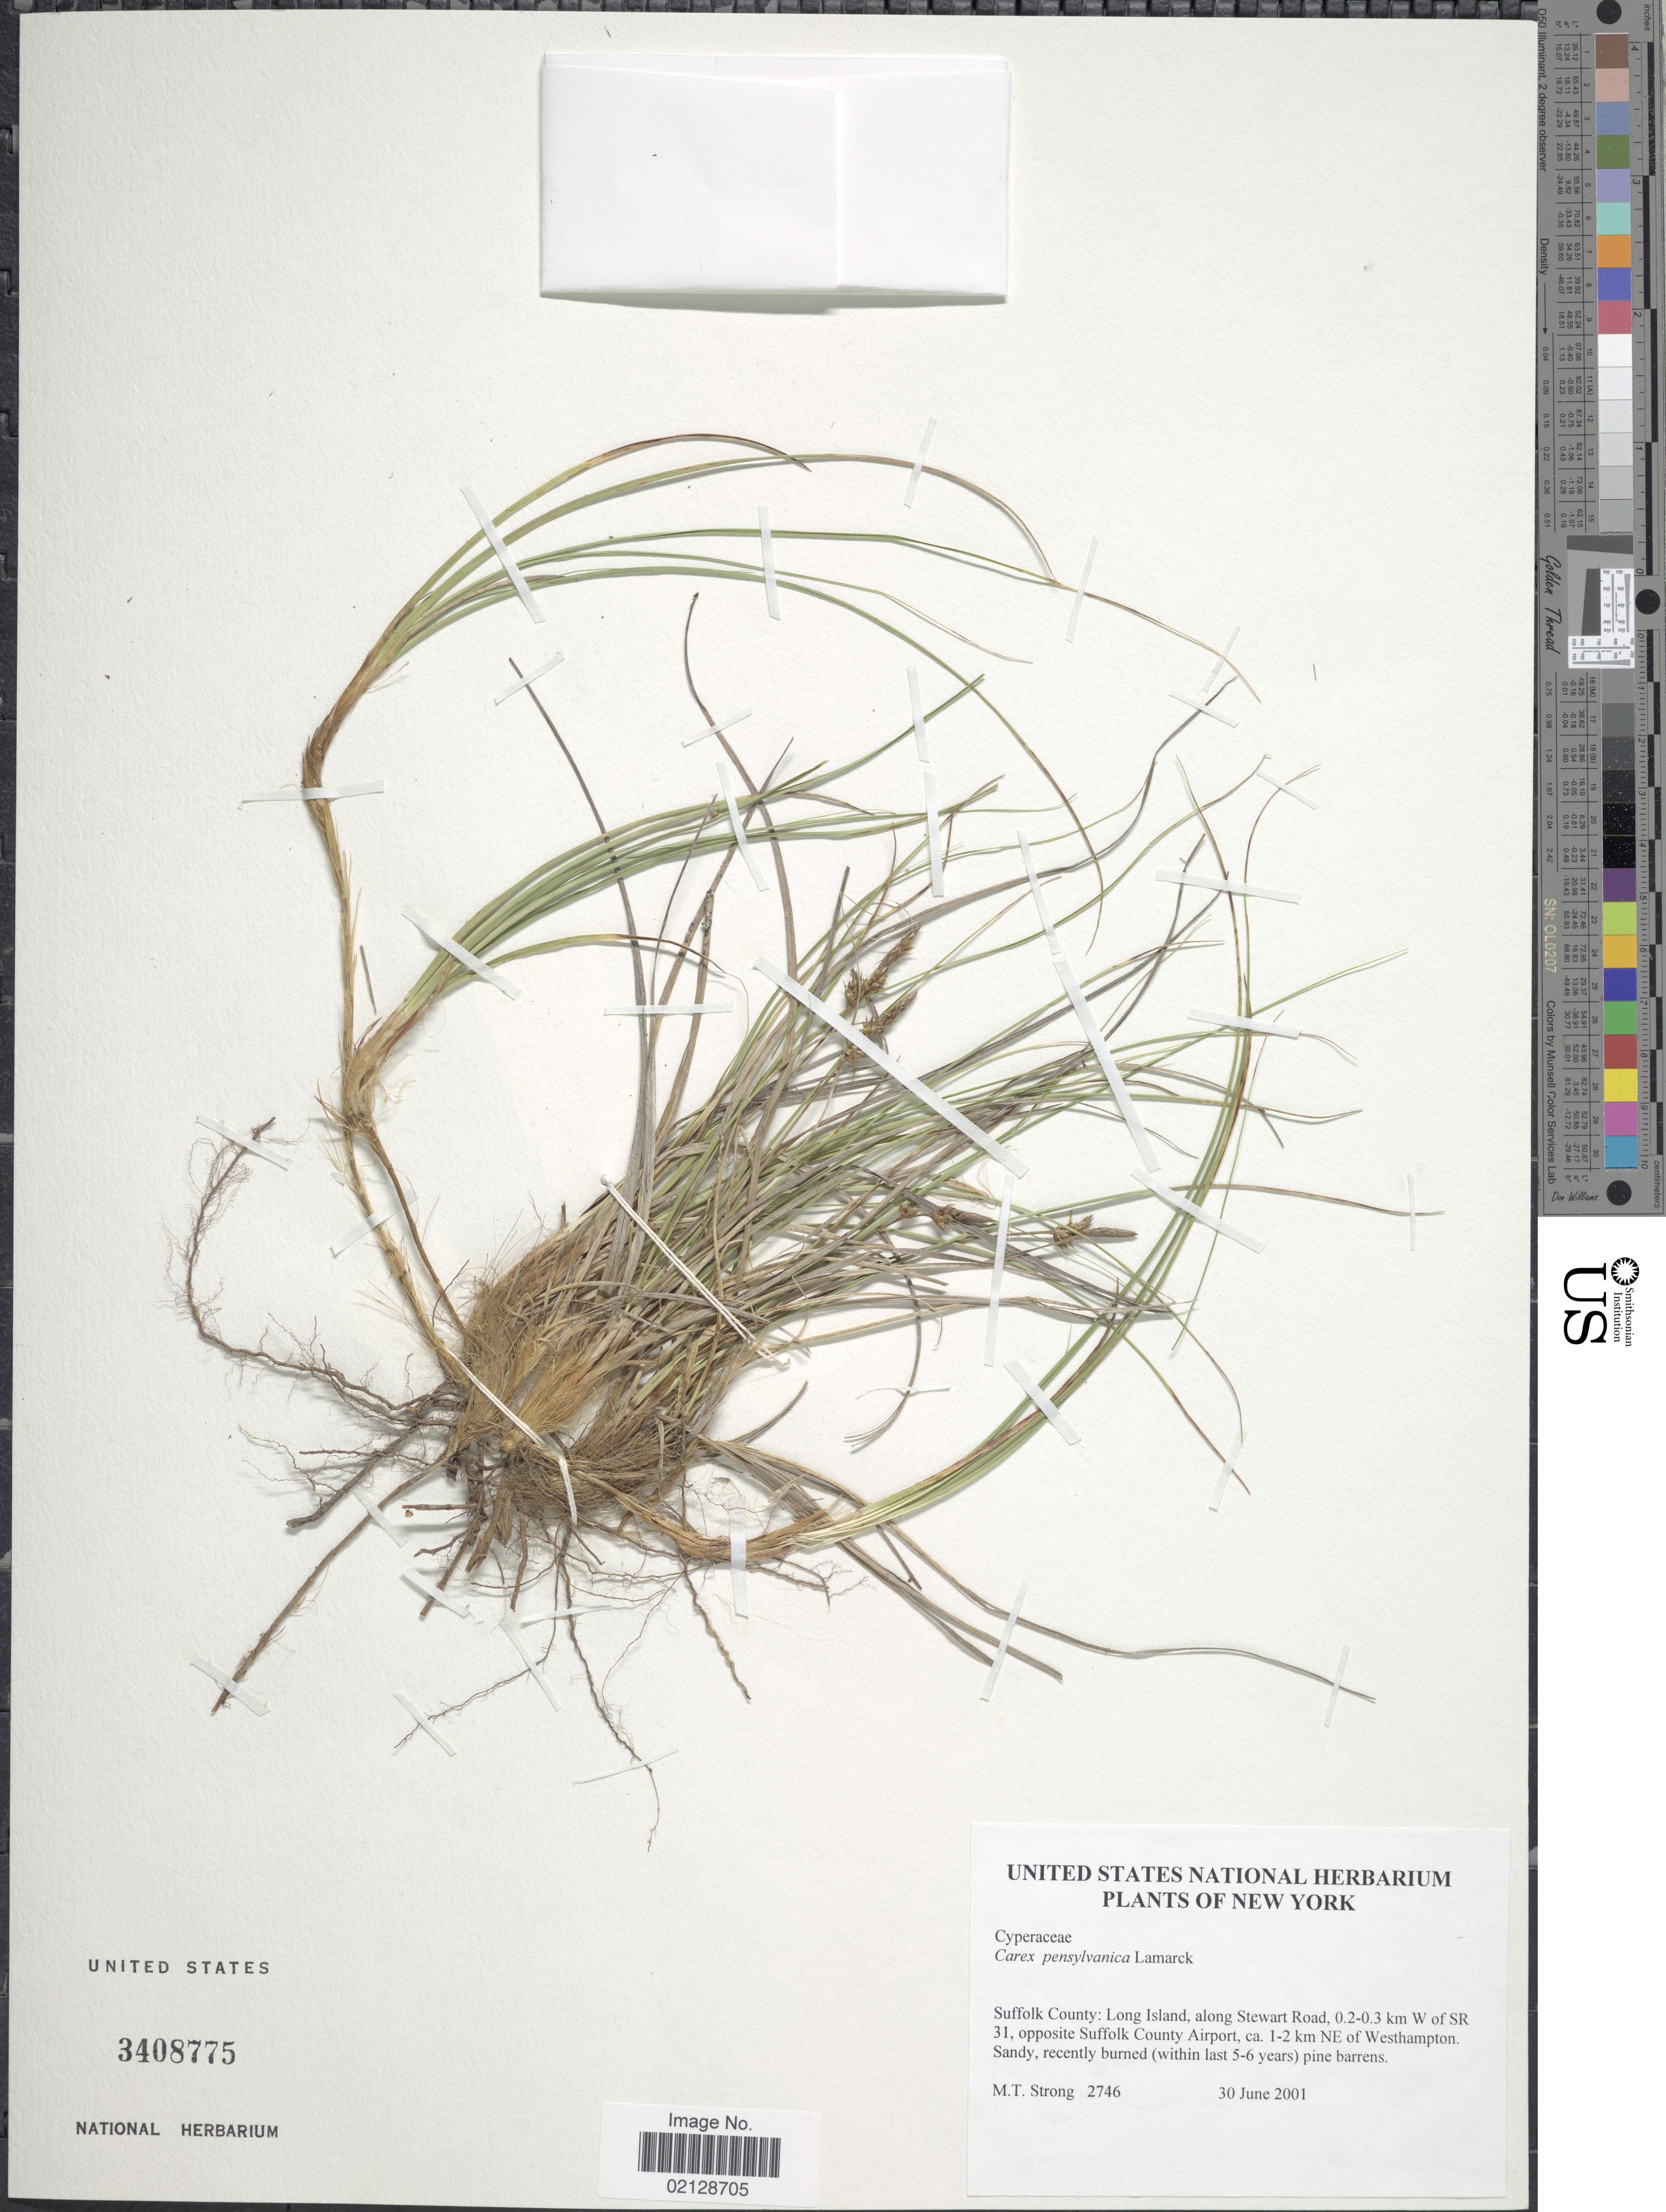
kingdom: Plantae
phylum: Tracheophyta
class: Liliopsida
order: Poales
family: Cyperaceae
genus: Carex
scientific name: Carex pensylvanica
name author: Lam.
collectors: M. T. Strong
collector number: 2746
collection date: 2001-06-30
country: United States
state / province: New York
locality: Suffolk County: Long Island, along Stewart Road, 0.2-0.3 km W of SR 31, opposite Suffolk County Airport, 1-2 km NE of Westhampton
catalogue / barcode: US 3408775